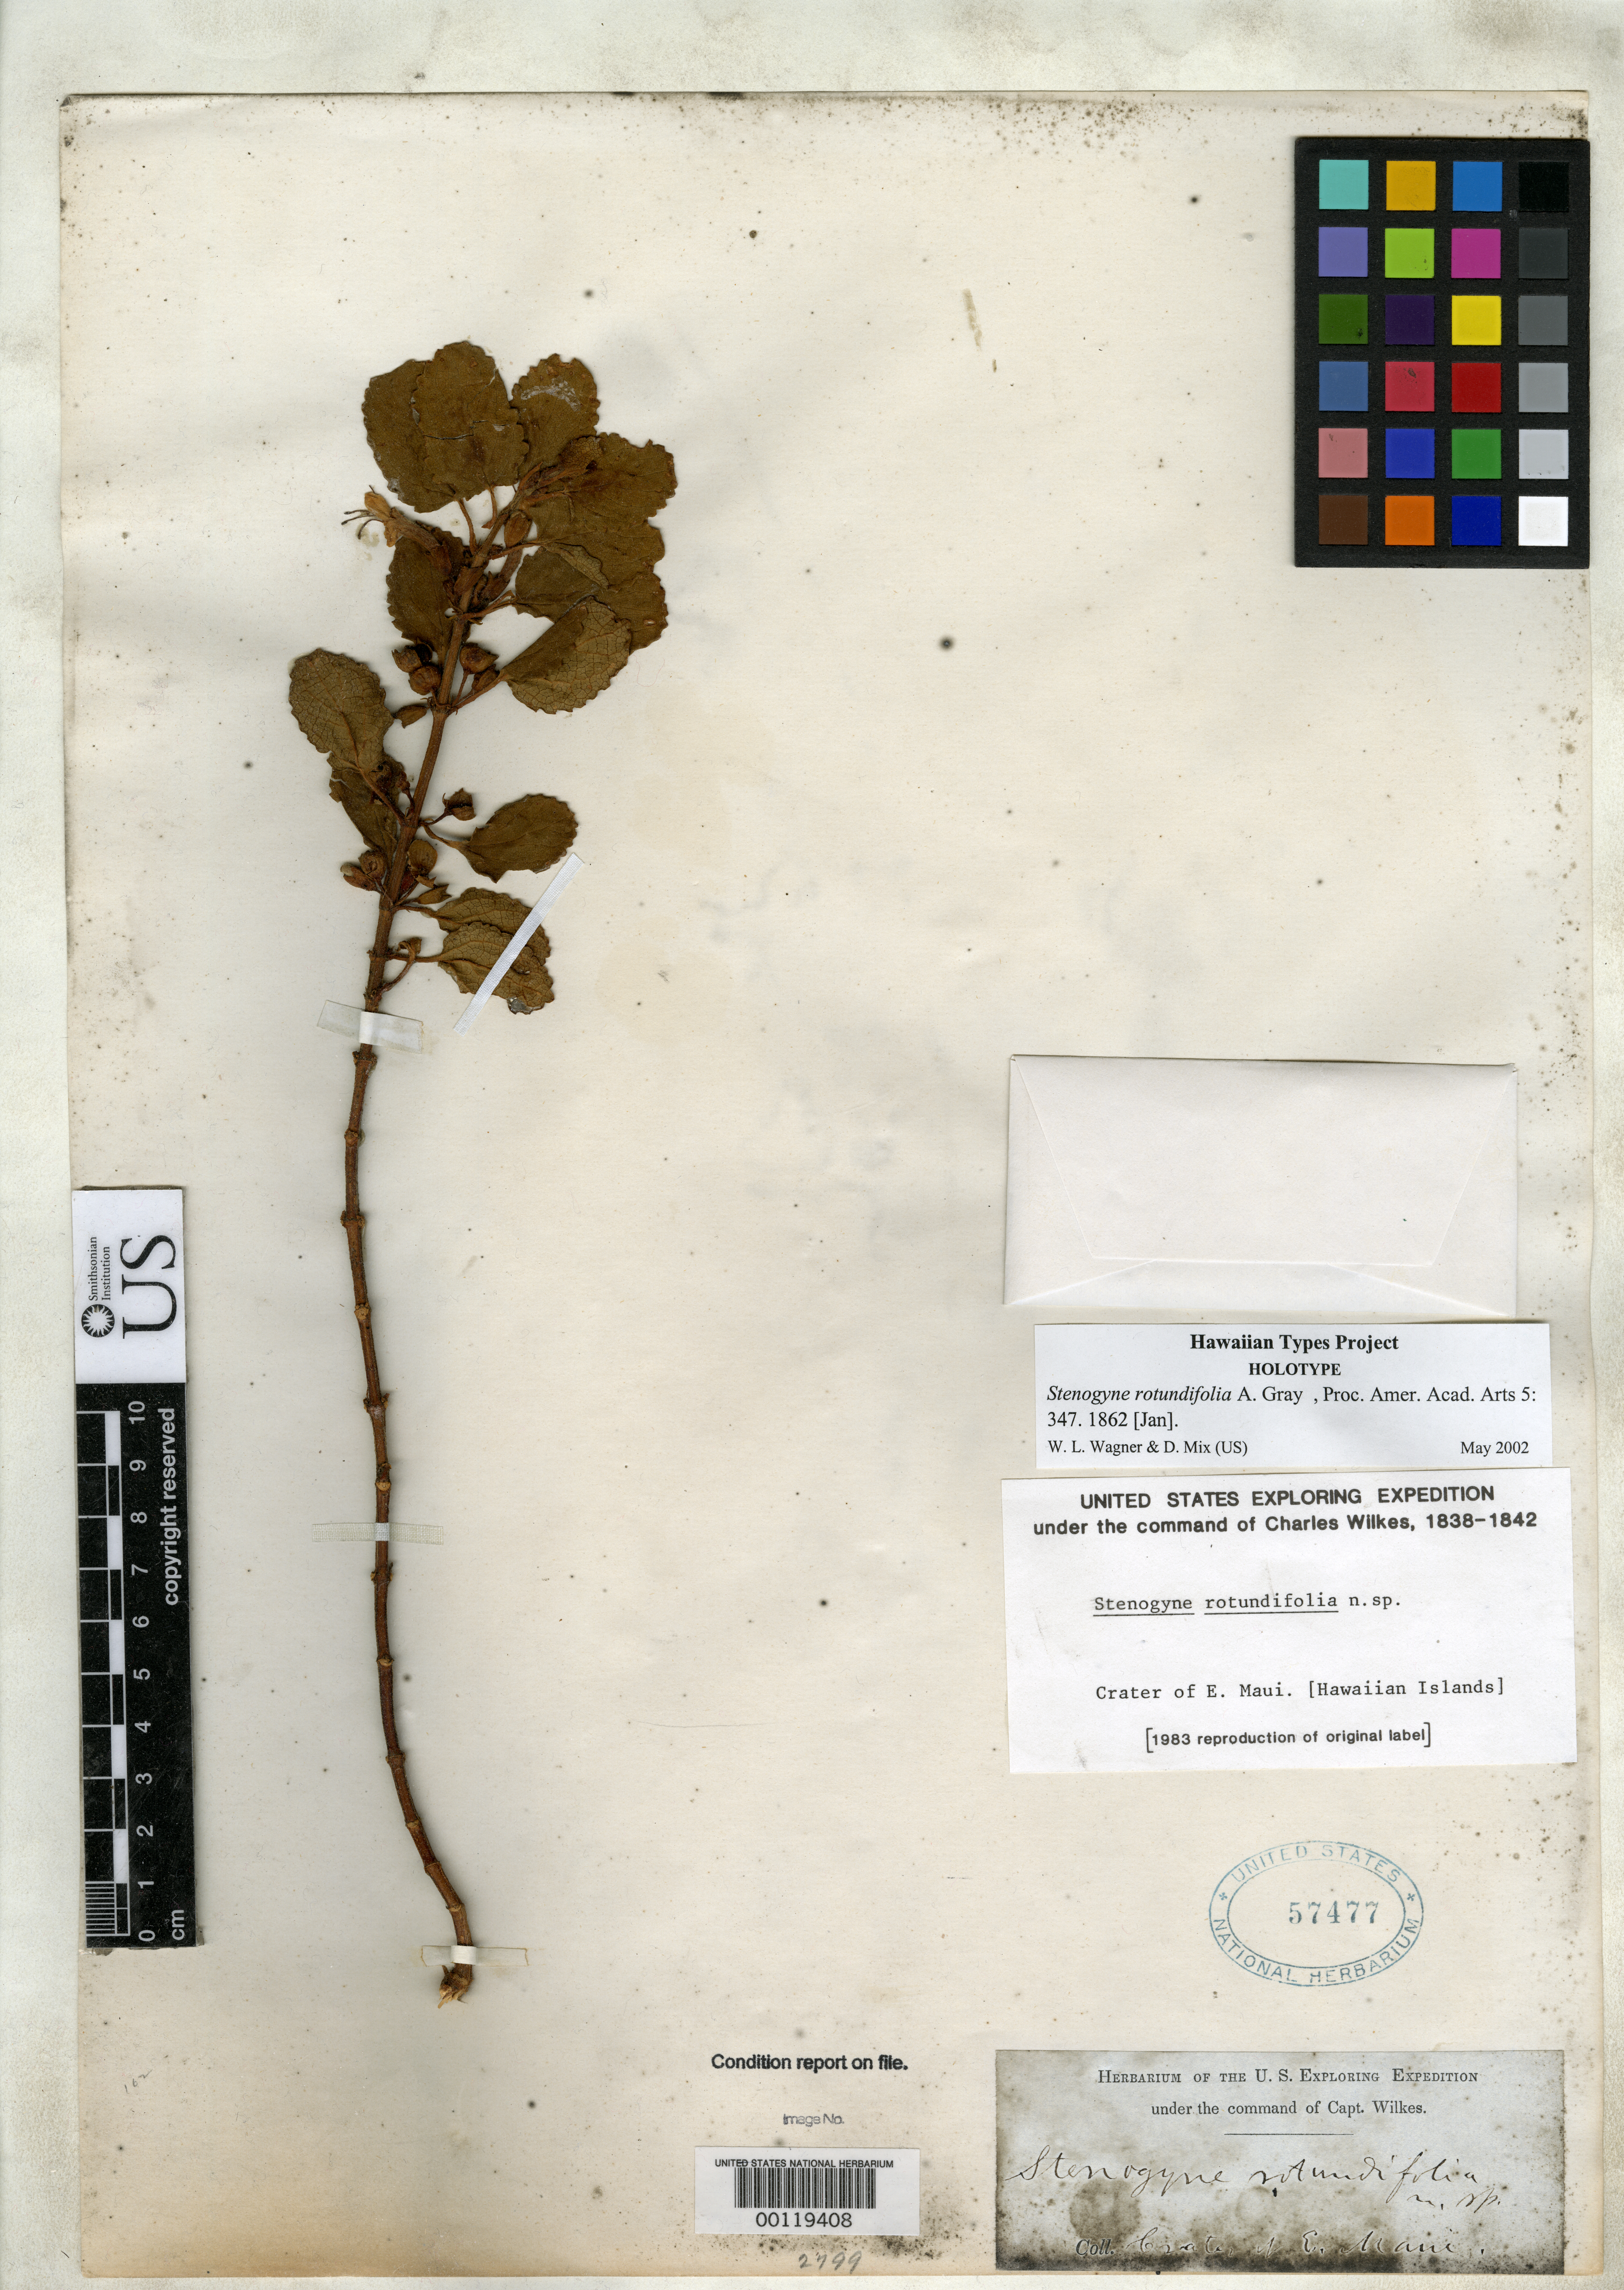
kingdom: Plantae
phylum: Tracheophyta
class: Magnoliopsida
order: Lamiales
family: Lamiaceae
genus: Stenogyne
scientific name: Stenogyne rotundifolia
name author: A. Gray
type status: Holotype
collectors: Wilkes Explor. Exped.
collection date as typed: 1840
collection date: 1840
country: United States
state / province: Hawaii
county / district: Maui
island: Maui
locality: Crater E. Maui.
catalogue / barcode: US 57477